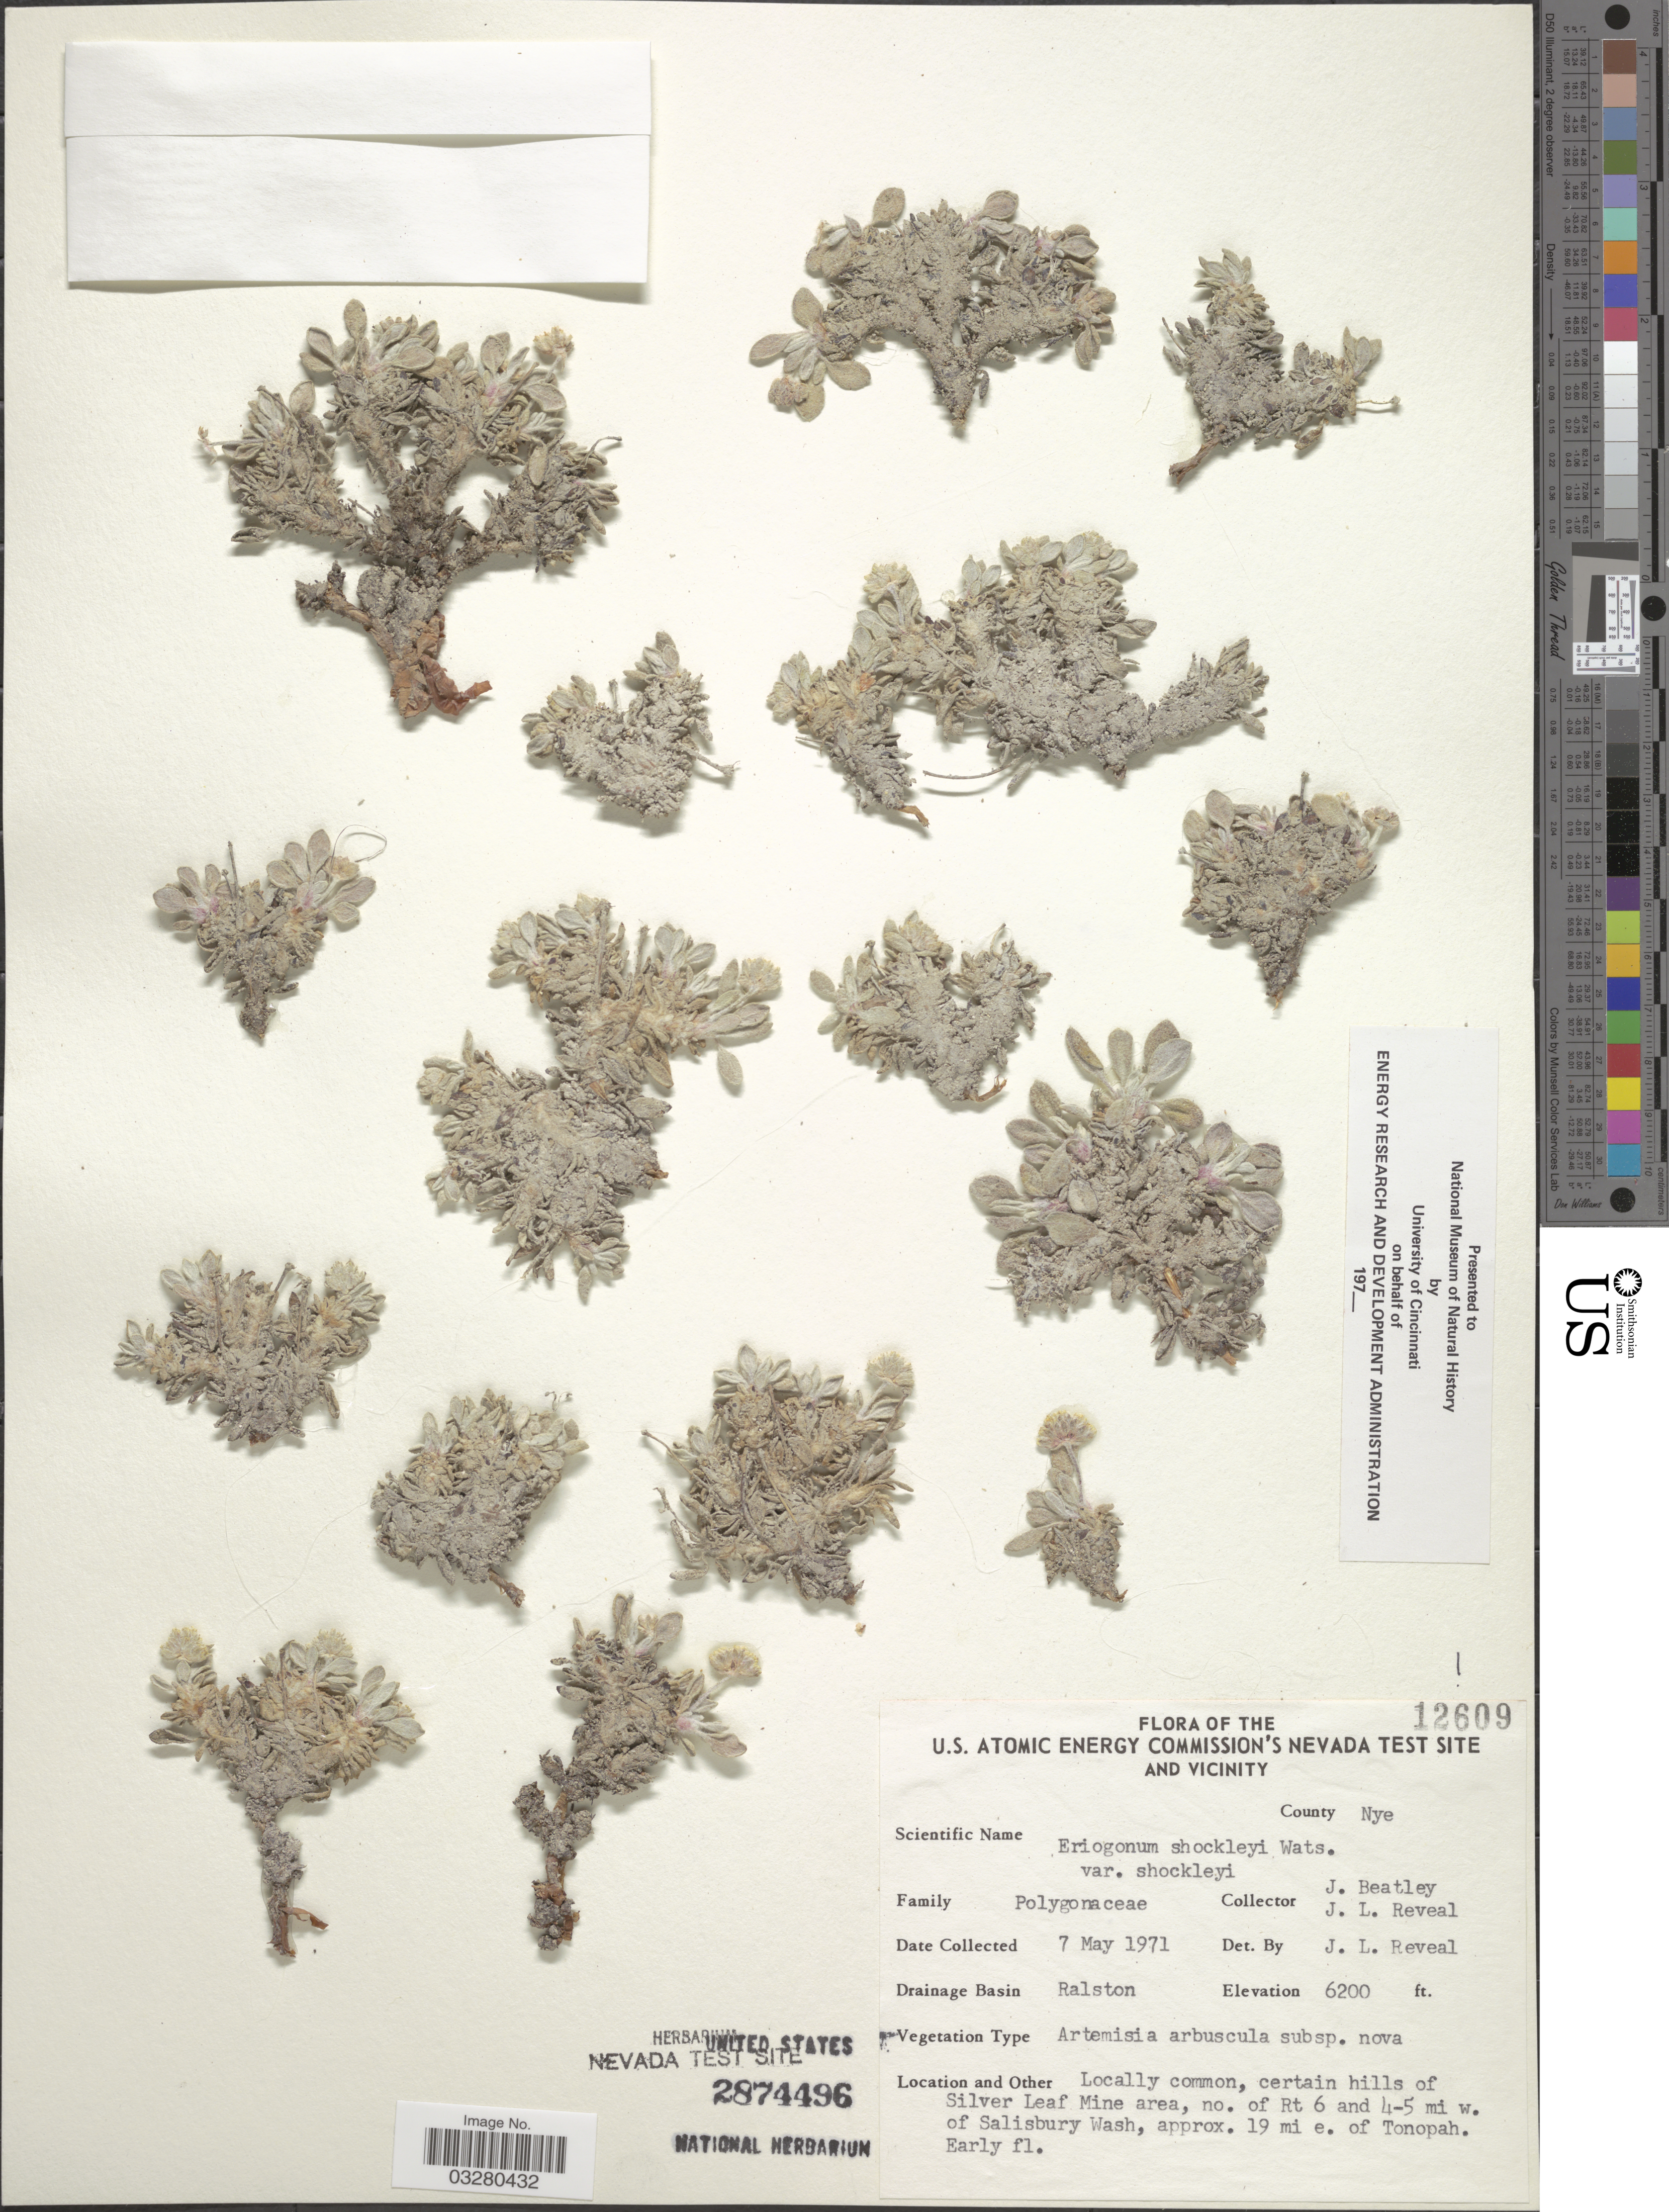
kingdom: Plantae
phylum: Tracheophyta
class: Magnoliopsida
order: Caryophyllales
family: Polygonaceae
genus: Eriogonum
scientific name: Eriogonum shockleyi var. shockleyi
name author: S. Watson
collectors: J. C. Beatley & J. L. Reveal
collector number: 12609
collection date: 1971-05-07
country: United States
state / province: Nevada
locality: U.S. Atomic Energy Commission's Nevada Test Site and Vicinity. County Nye. Drainage Basin Ralston. Certain hills of Silver Leaf Mine area, no. of Rt 6 and 4-5 mi w. of Salisbury Wash, approx. 19 mi e. of Tonopah.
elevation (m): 1890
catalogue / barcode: US 2874496